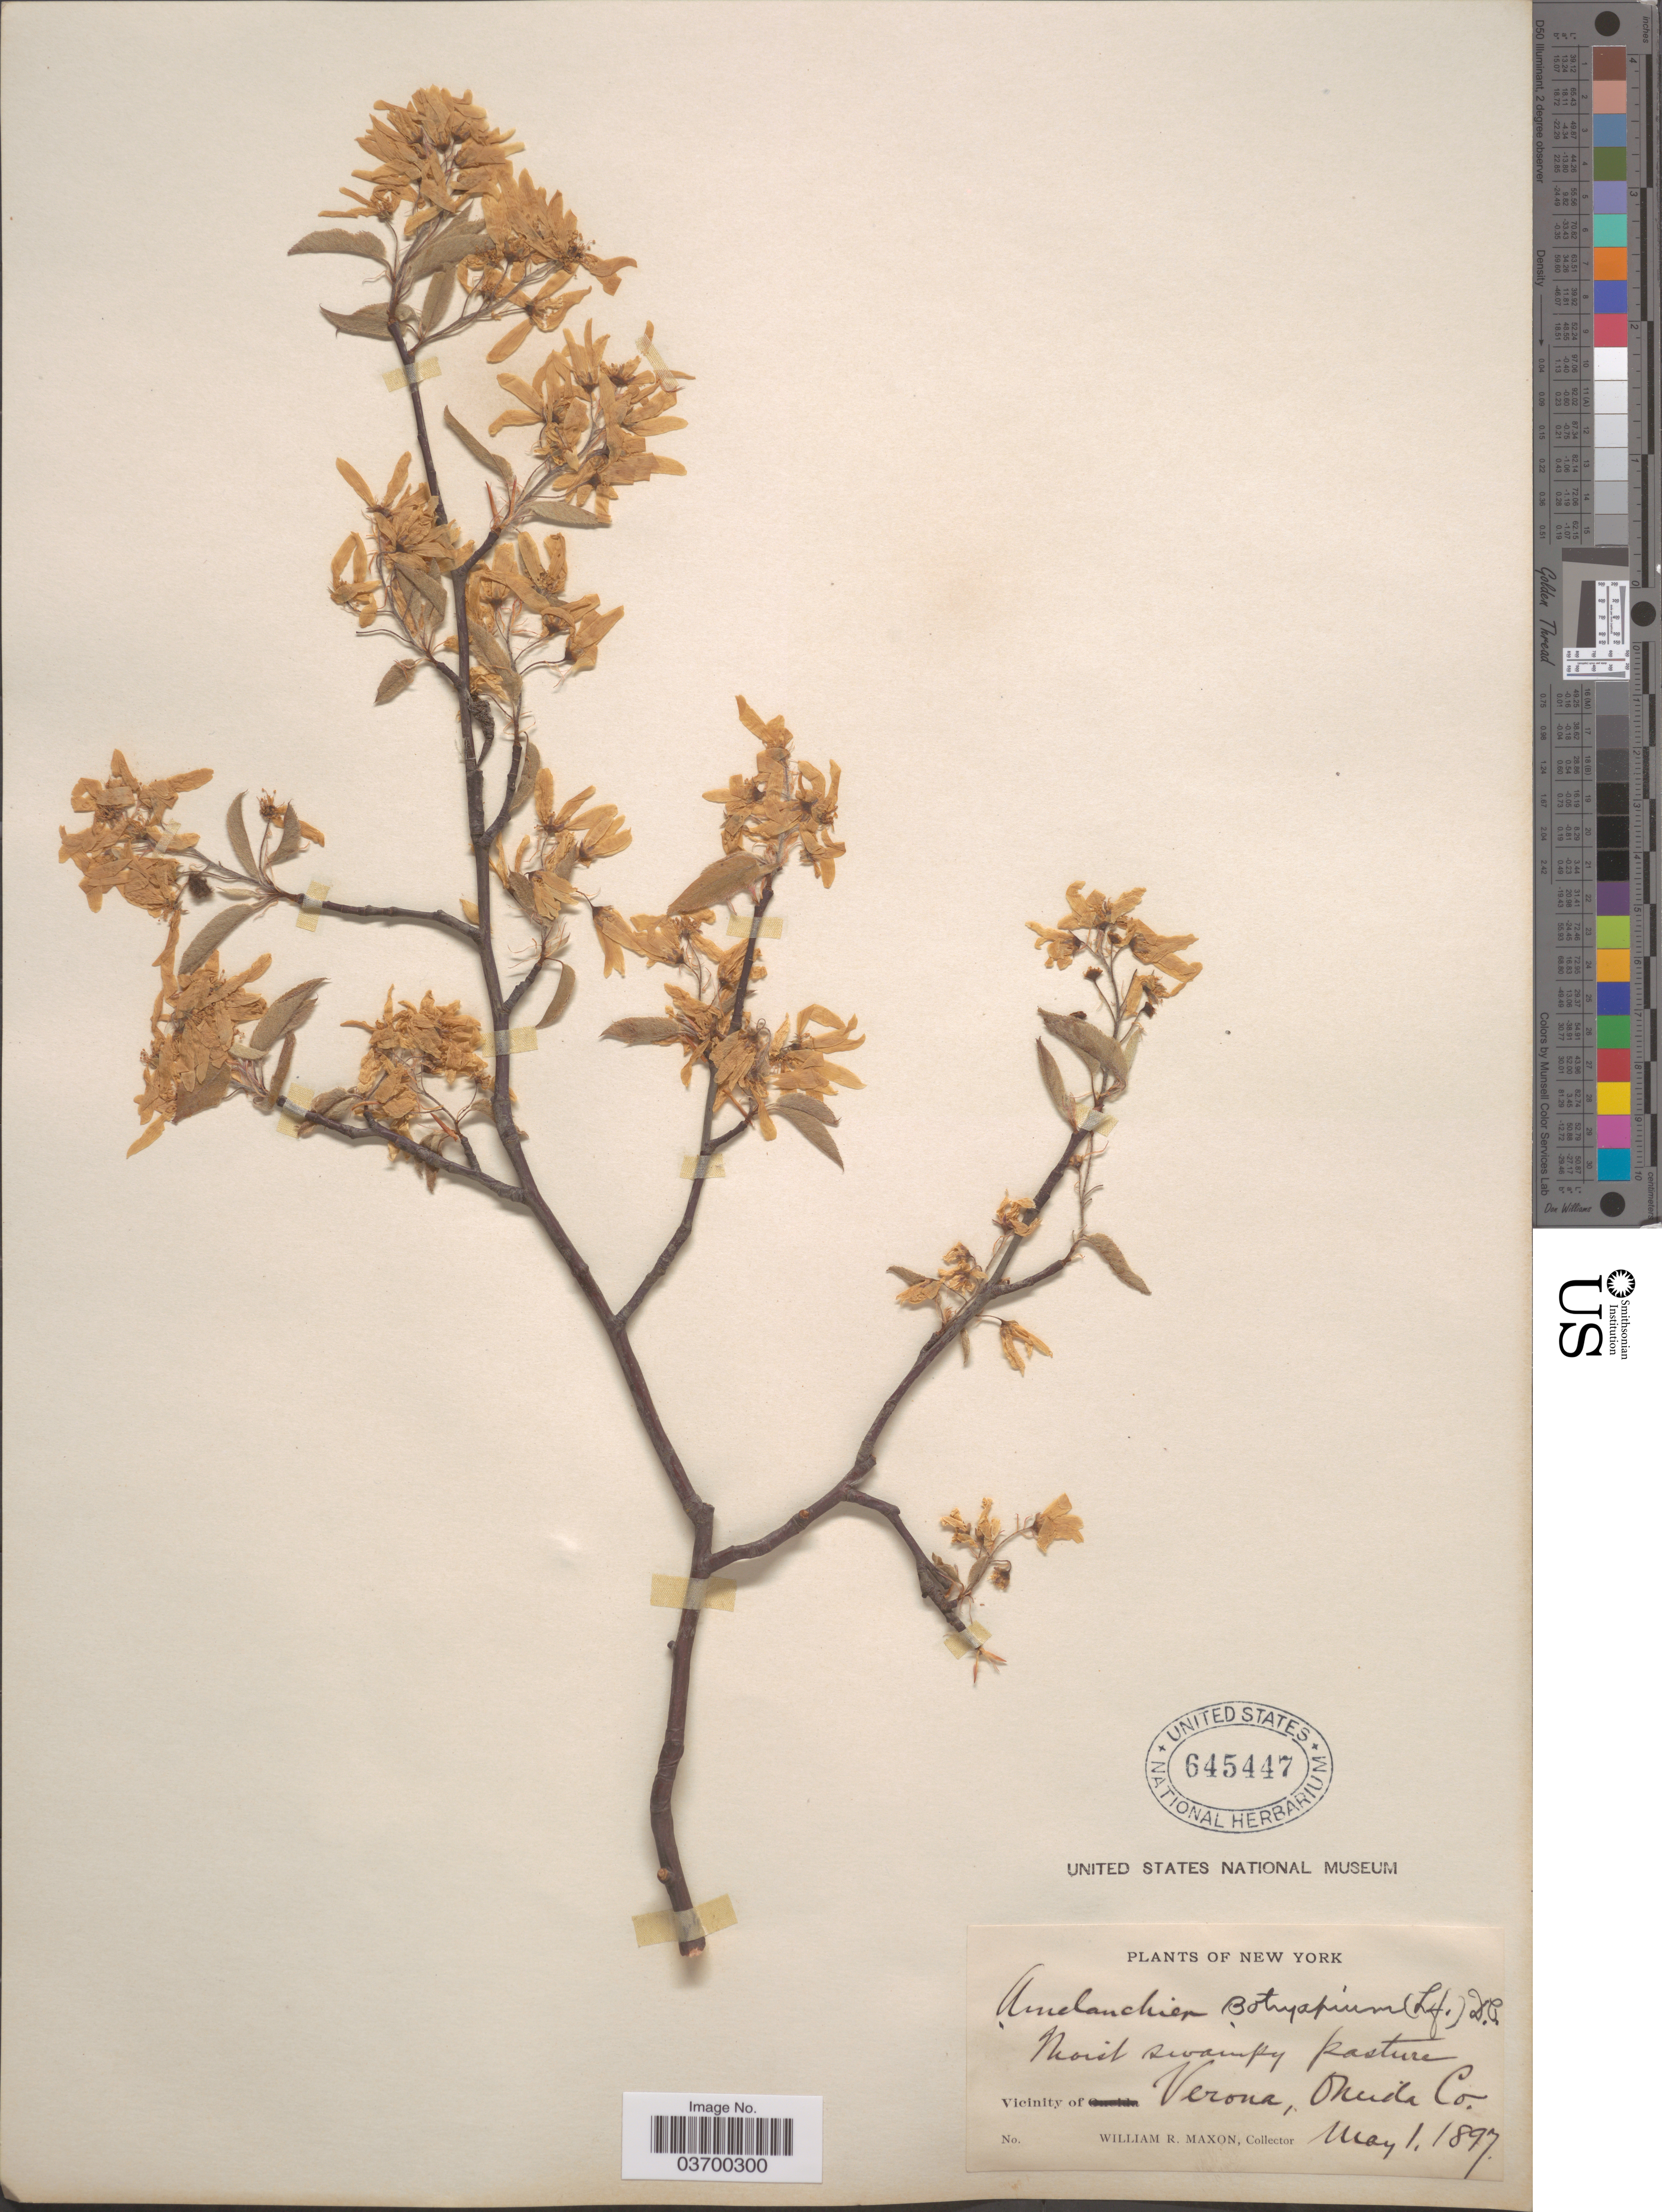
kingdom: Plantae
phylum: Tracheophyta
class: Magnoliopsida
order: Rosales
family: Rosaceae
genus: Amelanchier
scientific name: Amelanchier botryapium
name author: DC.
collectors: W. R. Maxon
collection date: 1897-05-01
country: United States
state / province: New York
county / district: Oneida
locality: Vicinity of Verona, Oneida Co.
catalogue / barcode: US 645447